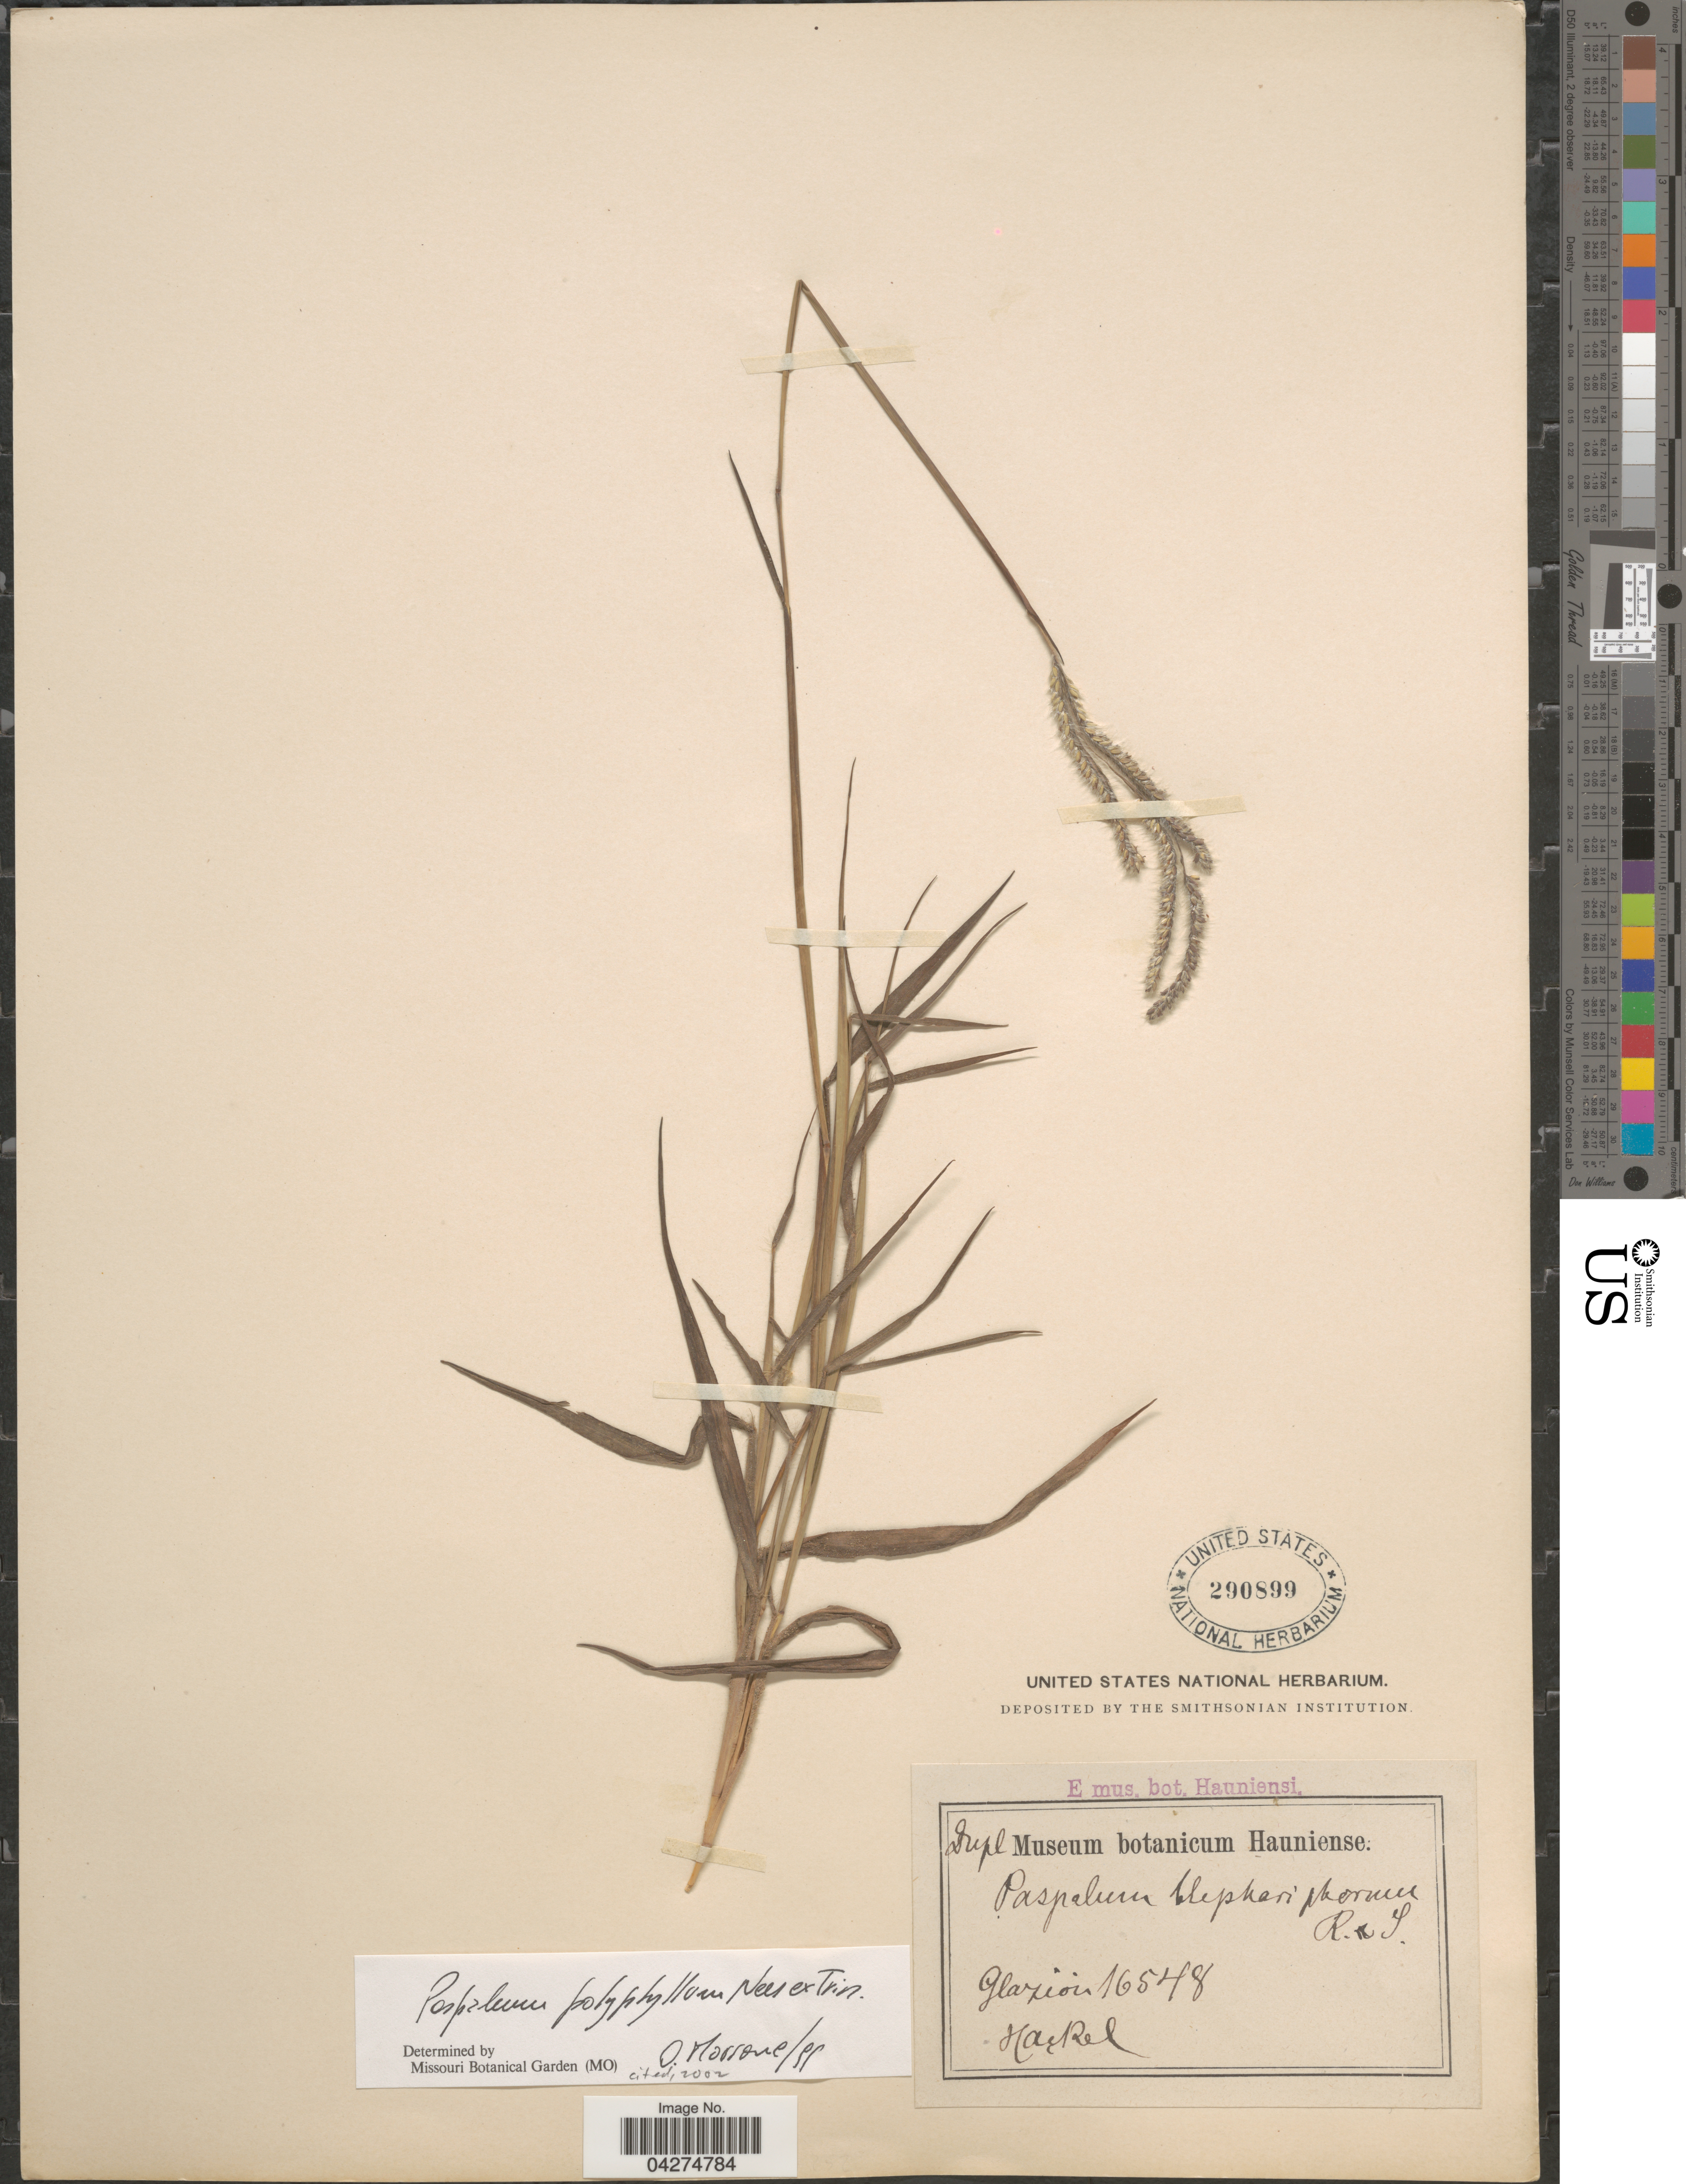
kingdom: Plantae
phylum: Tracheophyta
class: Liliopsida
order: Poales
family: Poaceae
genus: Paspalum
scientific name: Paspalum polyphyllum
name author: Nees ex Trin.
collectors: Glaziou, --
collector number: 16548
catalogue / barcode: US 290899